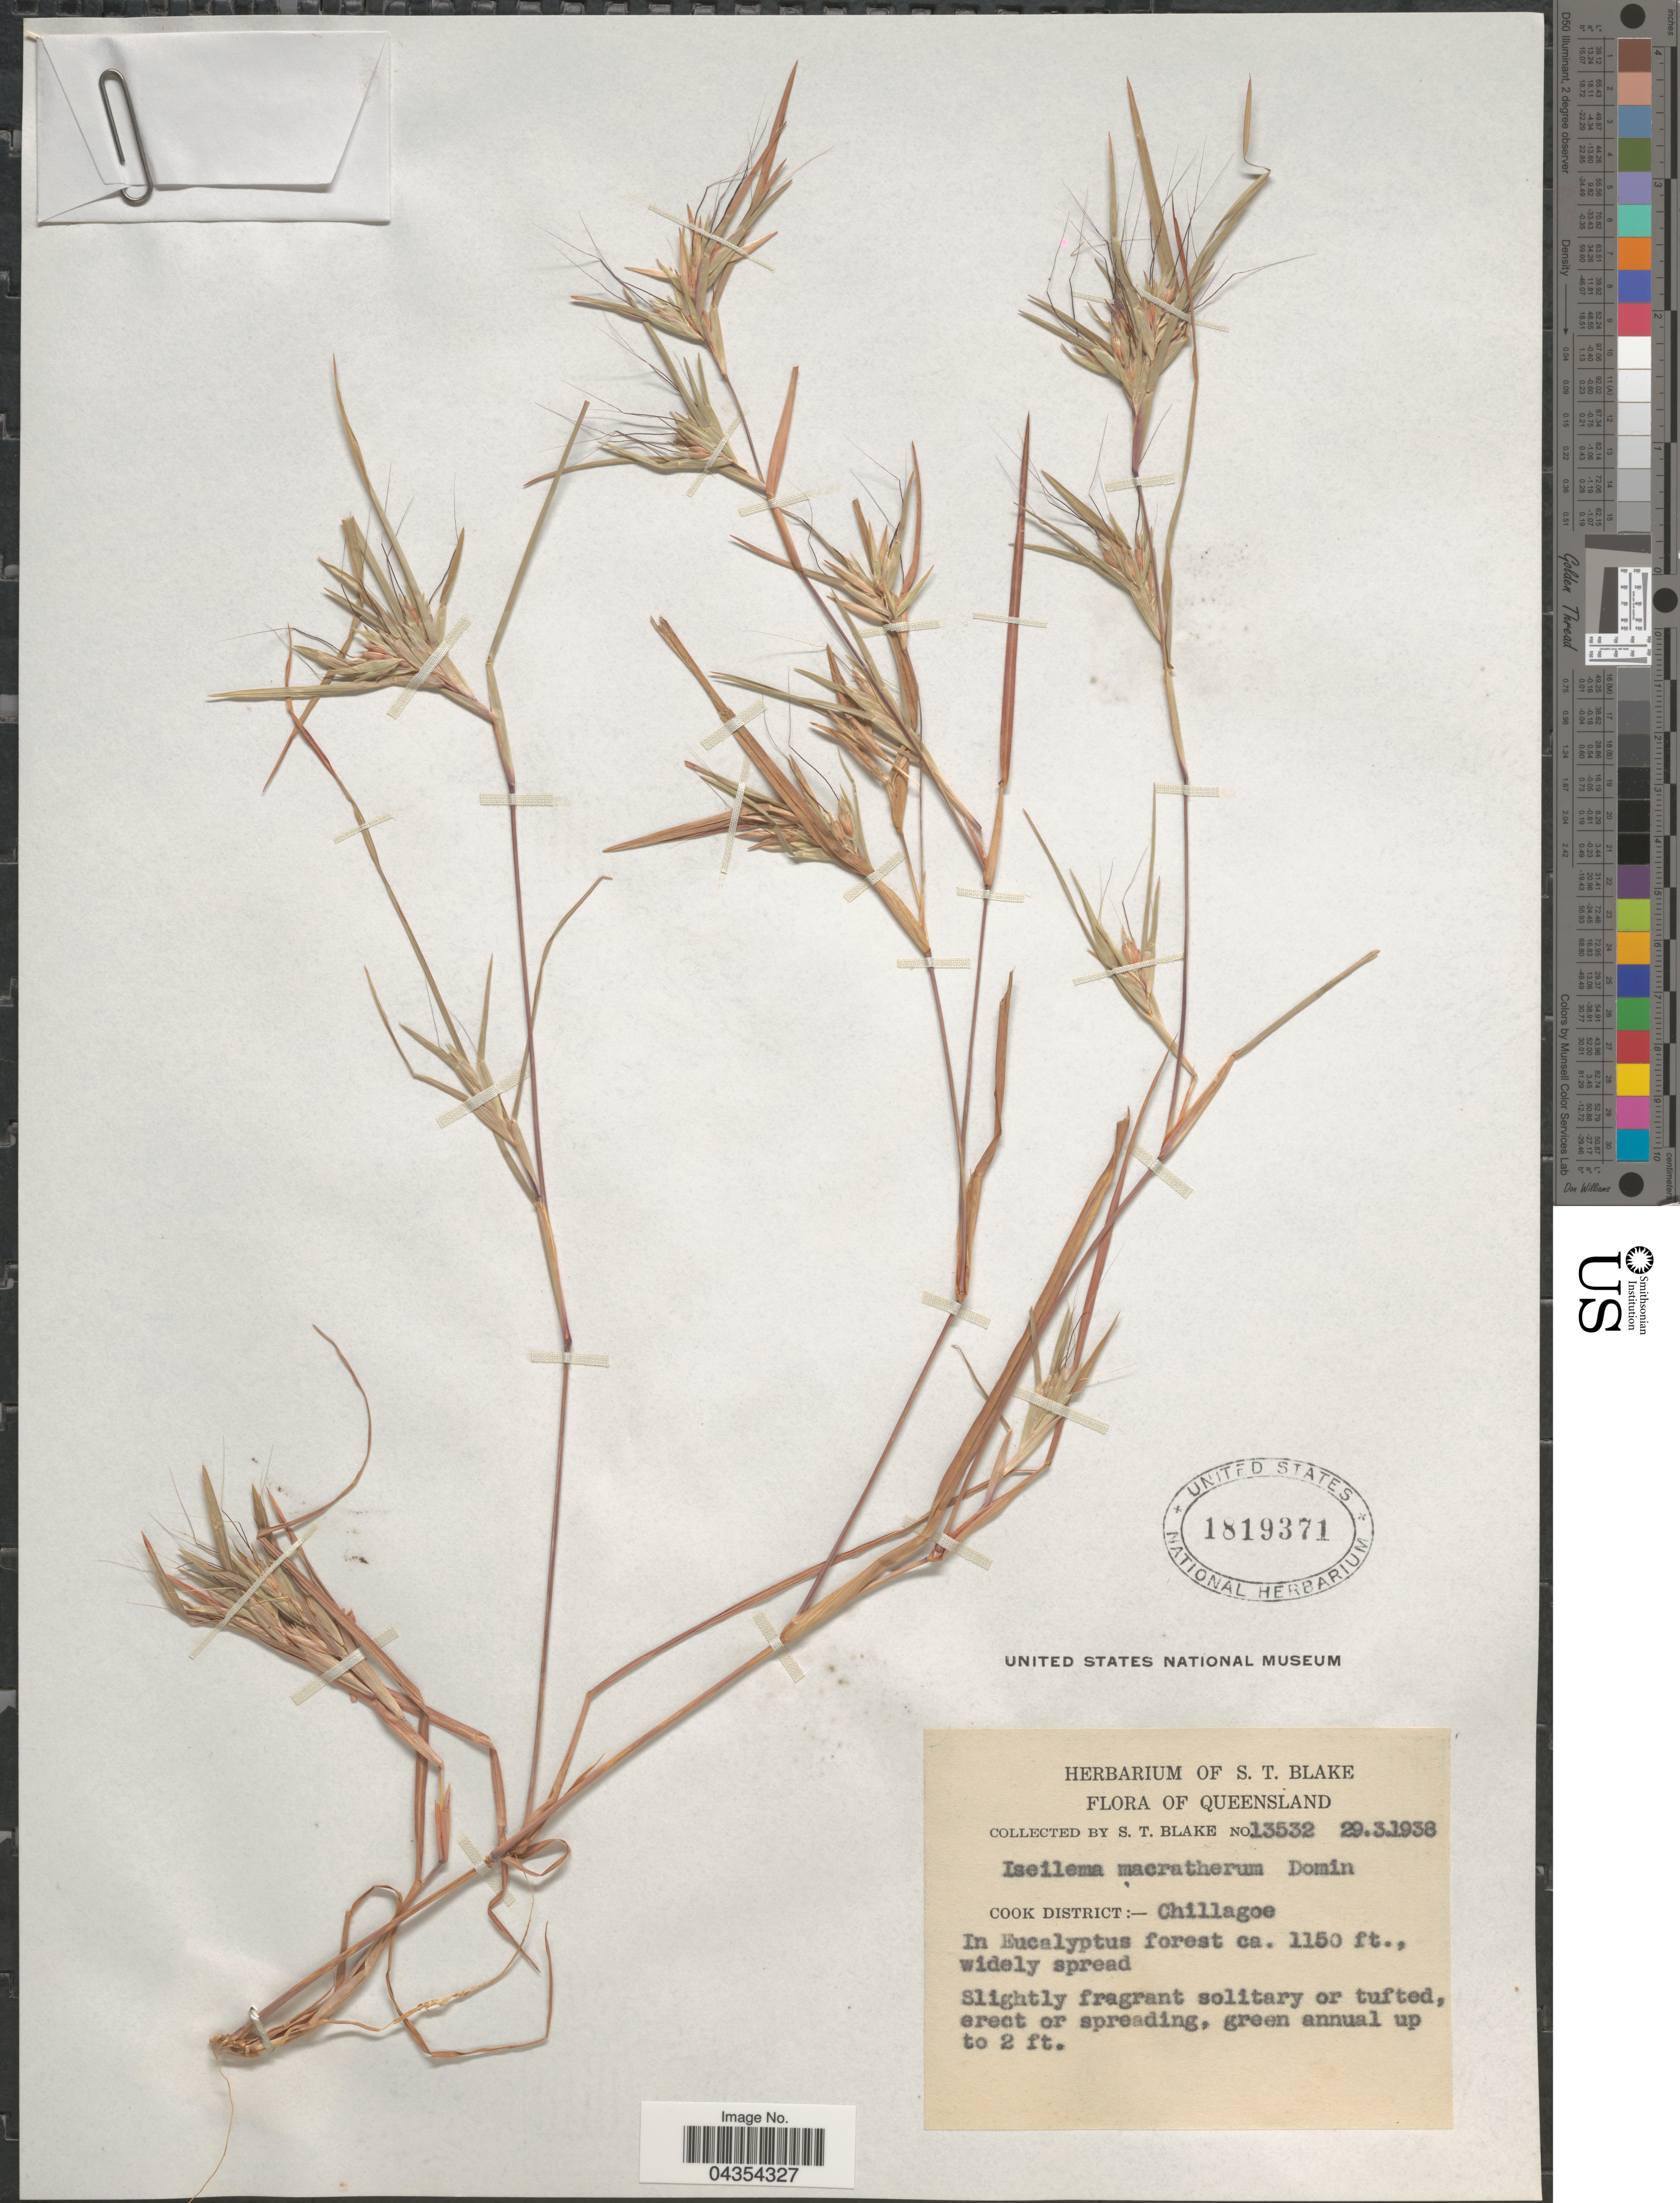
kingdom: Plantae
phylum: Tracheophyta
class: Liliopsida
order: Poales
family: Poaceae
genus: Iseilema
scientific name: Iseilema macratherum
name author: Domin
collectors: S. T. Blake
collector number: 13532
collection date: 1938-03-29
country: Australia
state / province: Queensland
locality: Cook District:- Chillagoe.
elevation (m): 351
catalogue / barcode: US 1819371